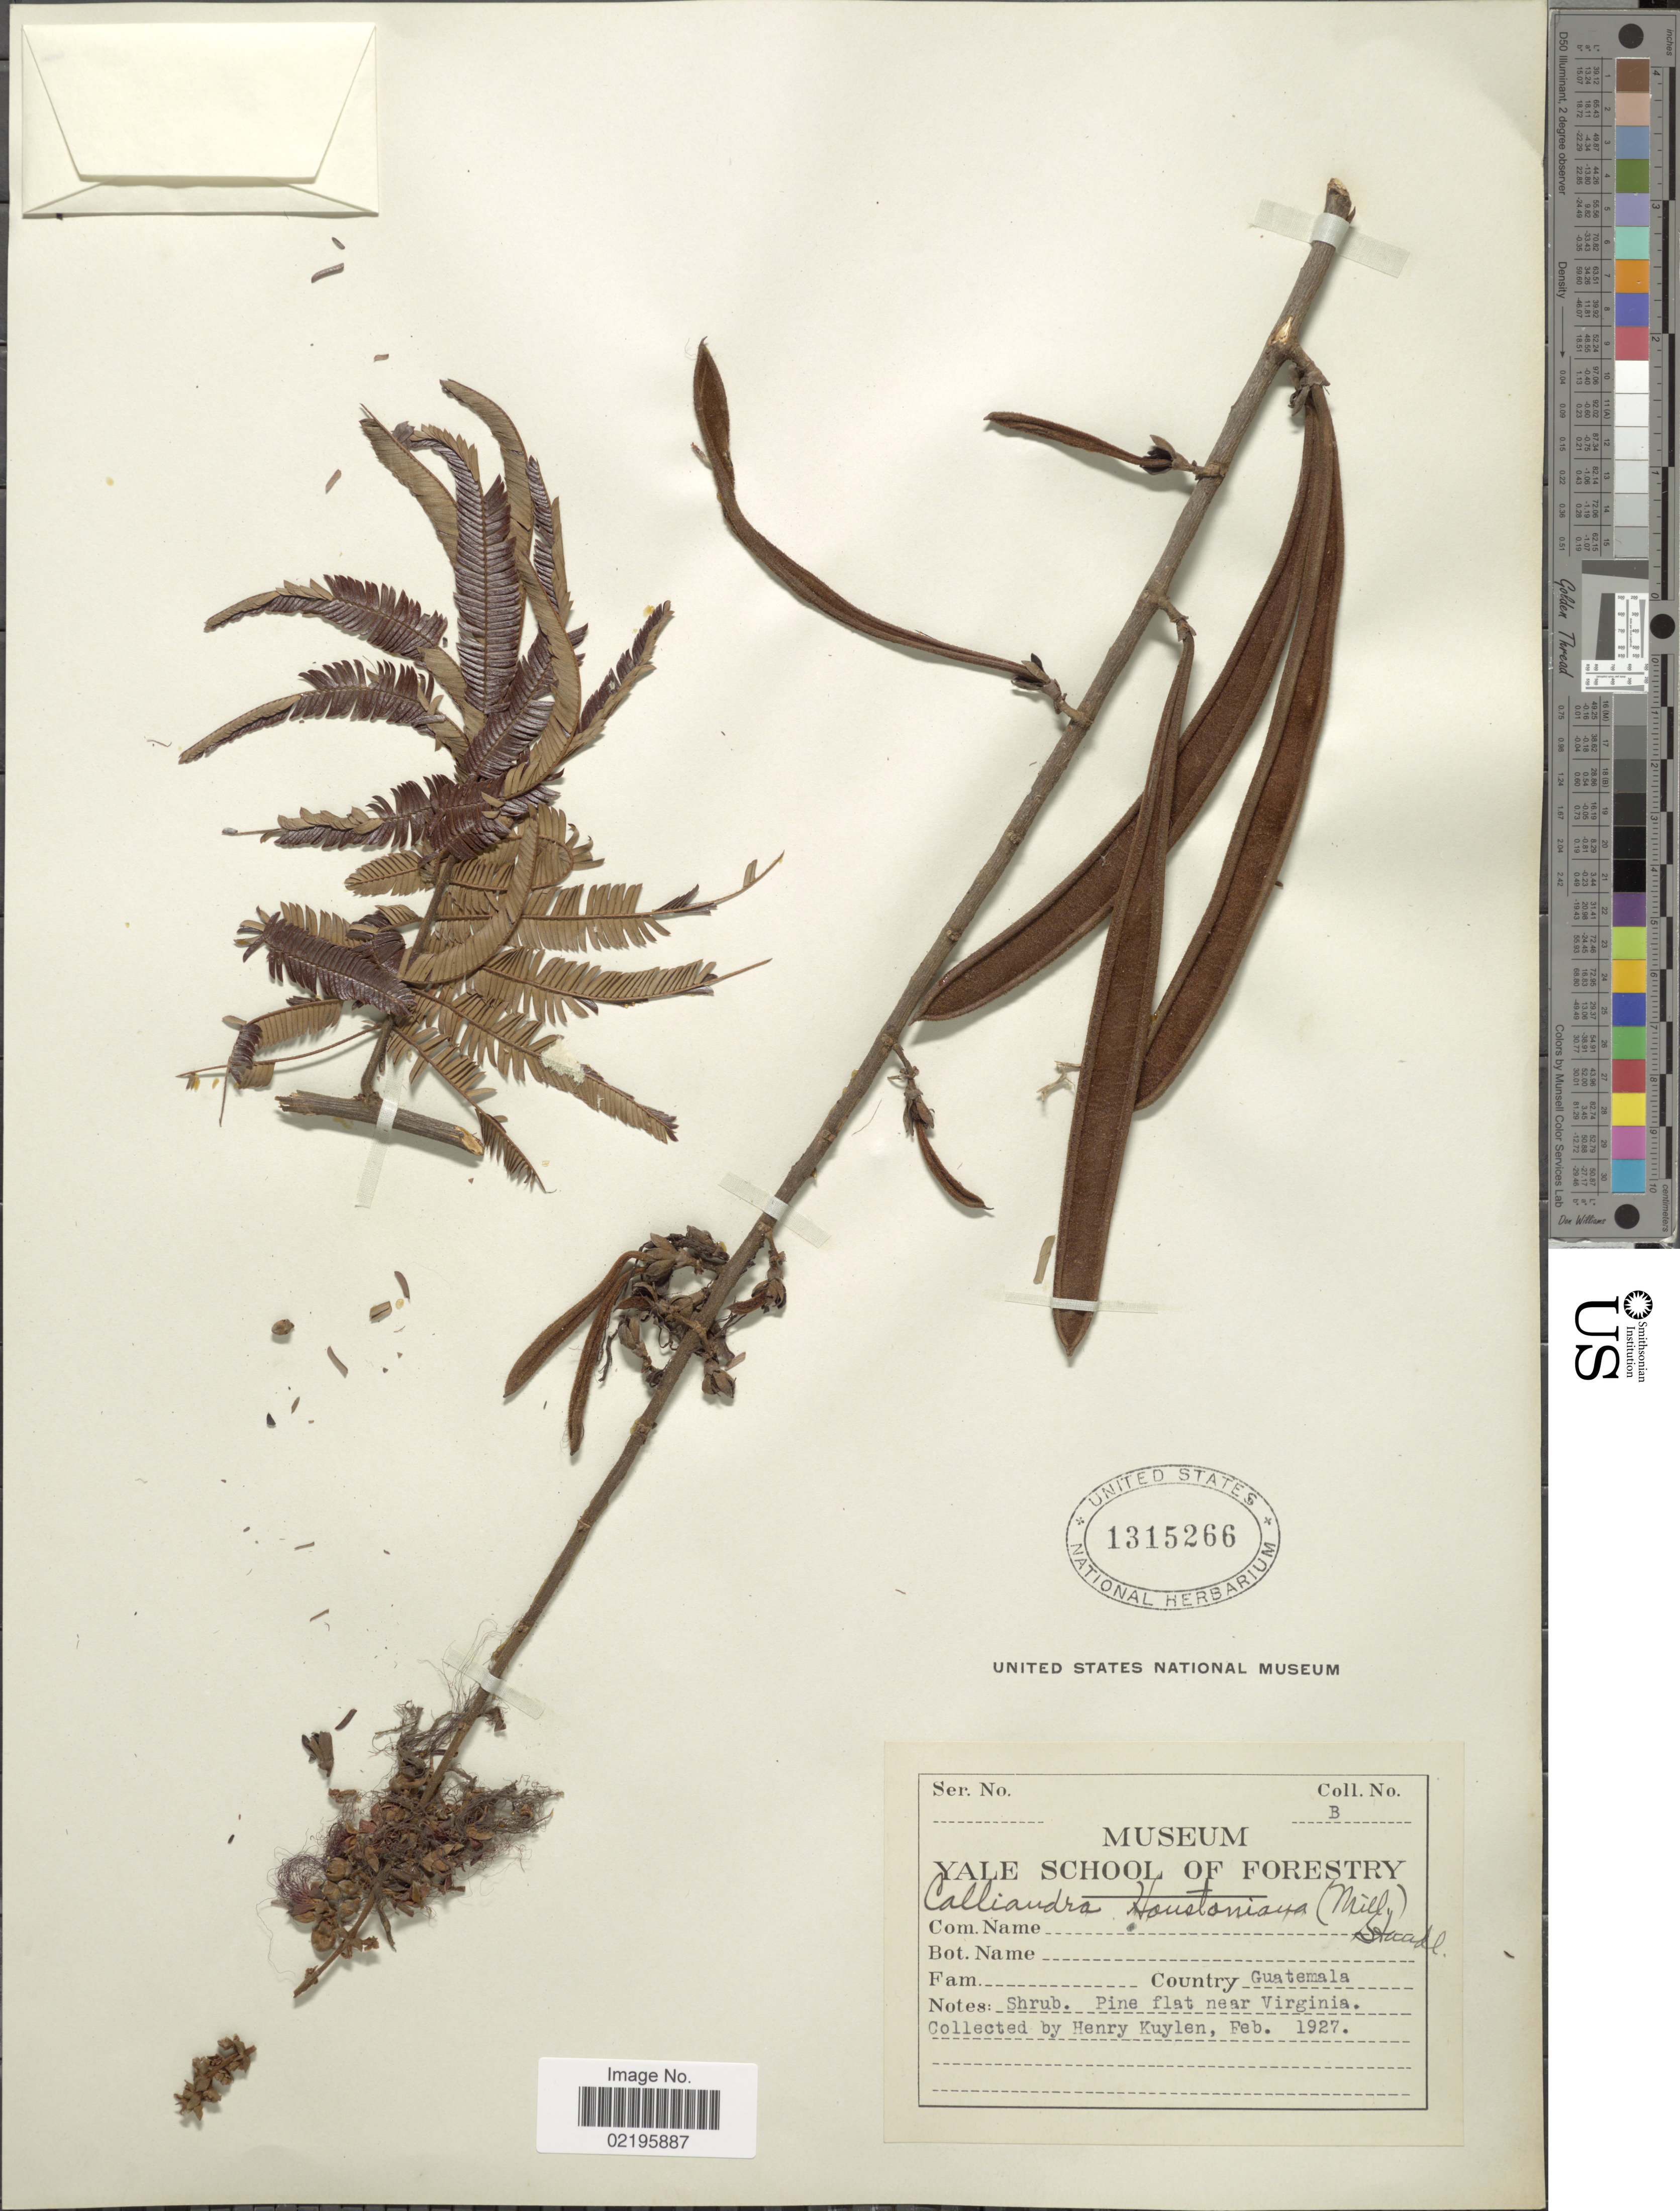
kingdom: Plantae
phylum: Tracheophyta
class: Magnoliopsida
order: Fabales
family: Fabaceae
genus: Calliandra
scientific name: Calliandra houstoniana var. houstoniana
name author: (Mill.) Standl.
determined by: Strong, Mark T., (BOT), Smithsonian Institution - National Museum of Natural History (UNITED STATES)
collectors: H. Kuylen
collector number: B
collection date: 1927-02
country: Guatemala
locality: Pine flat near Virginia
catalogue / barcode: US 1315266